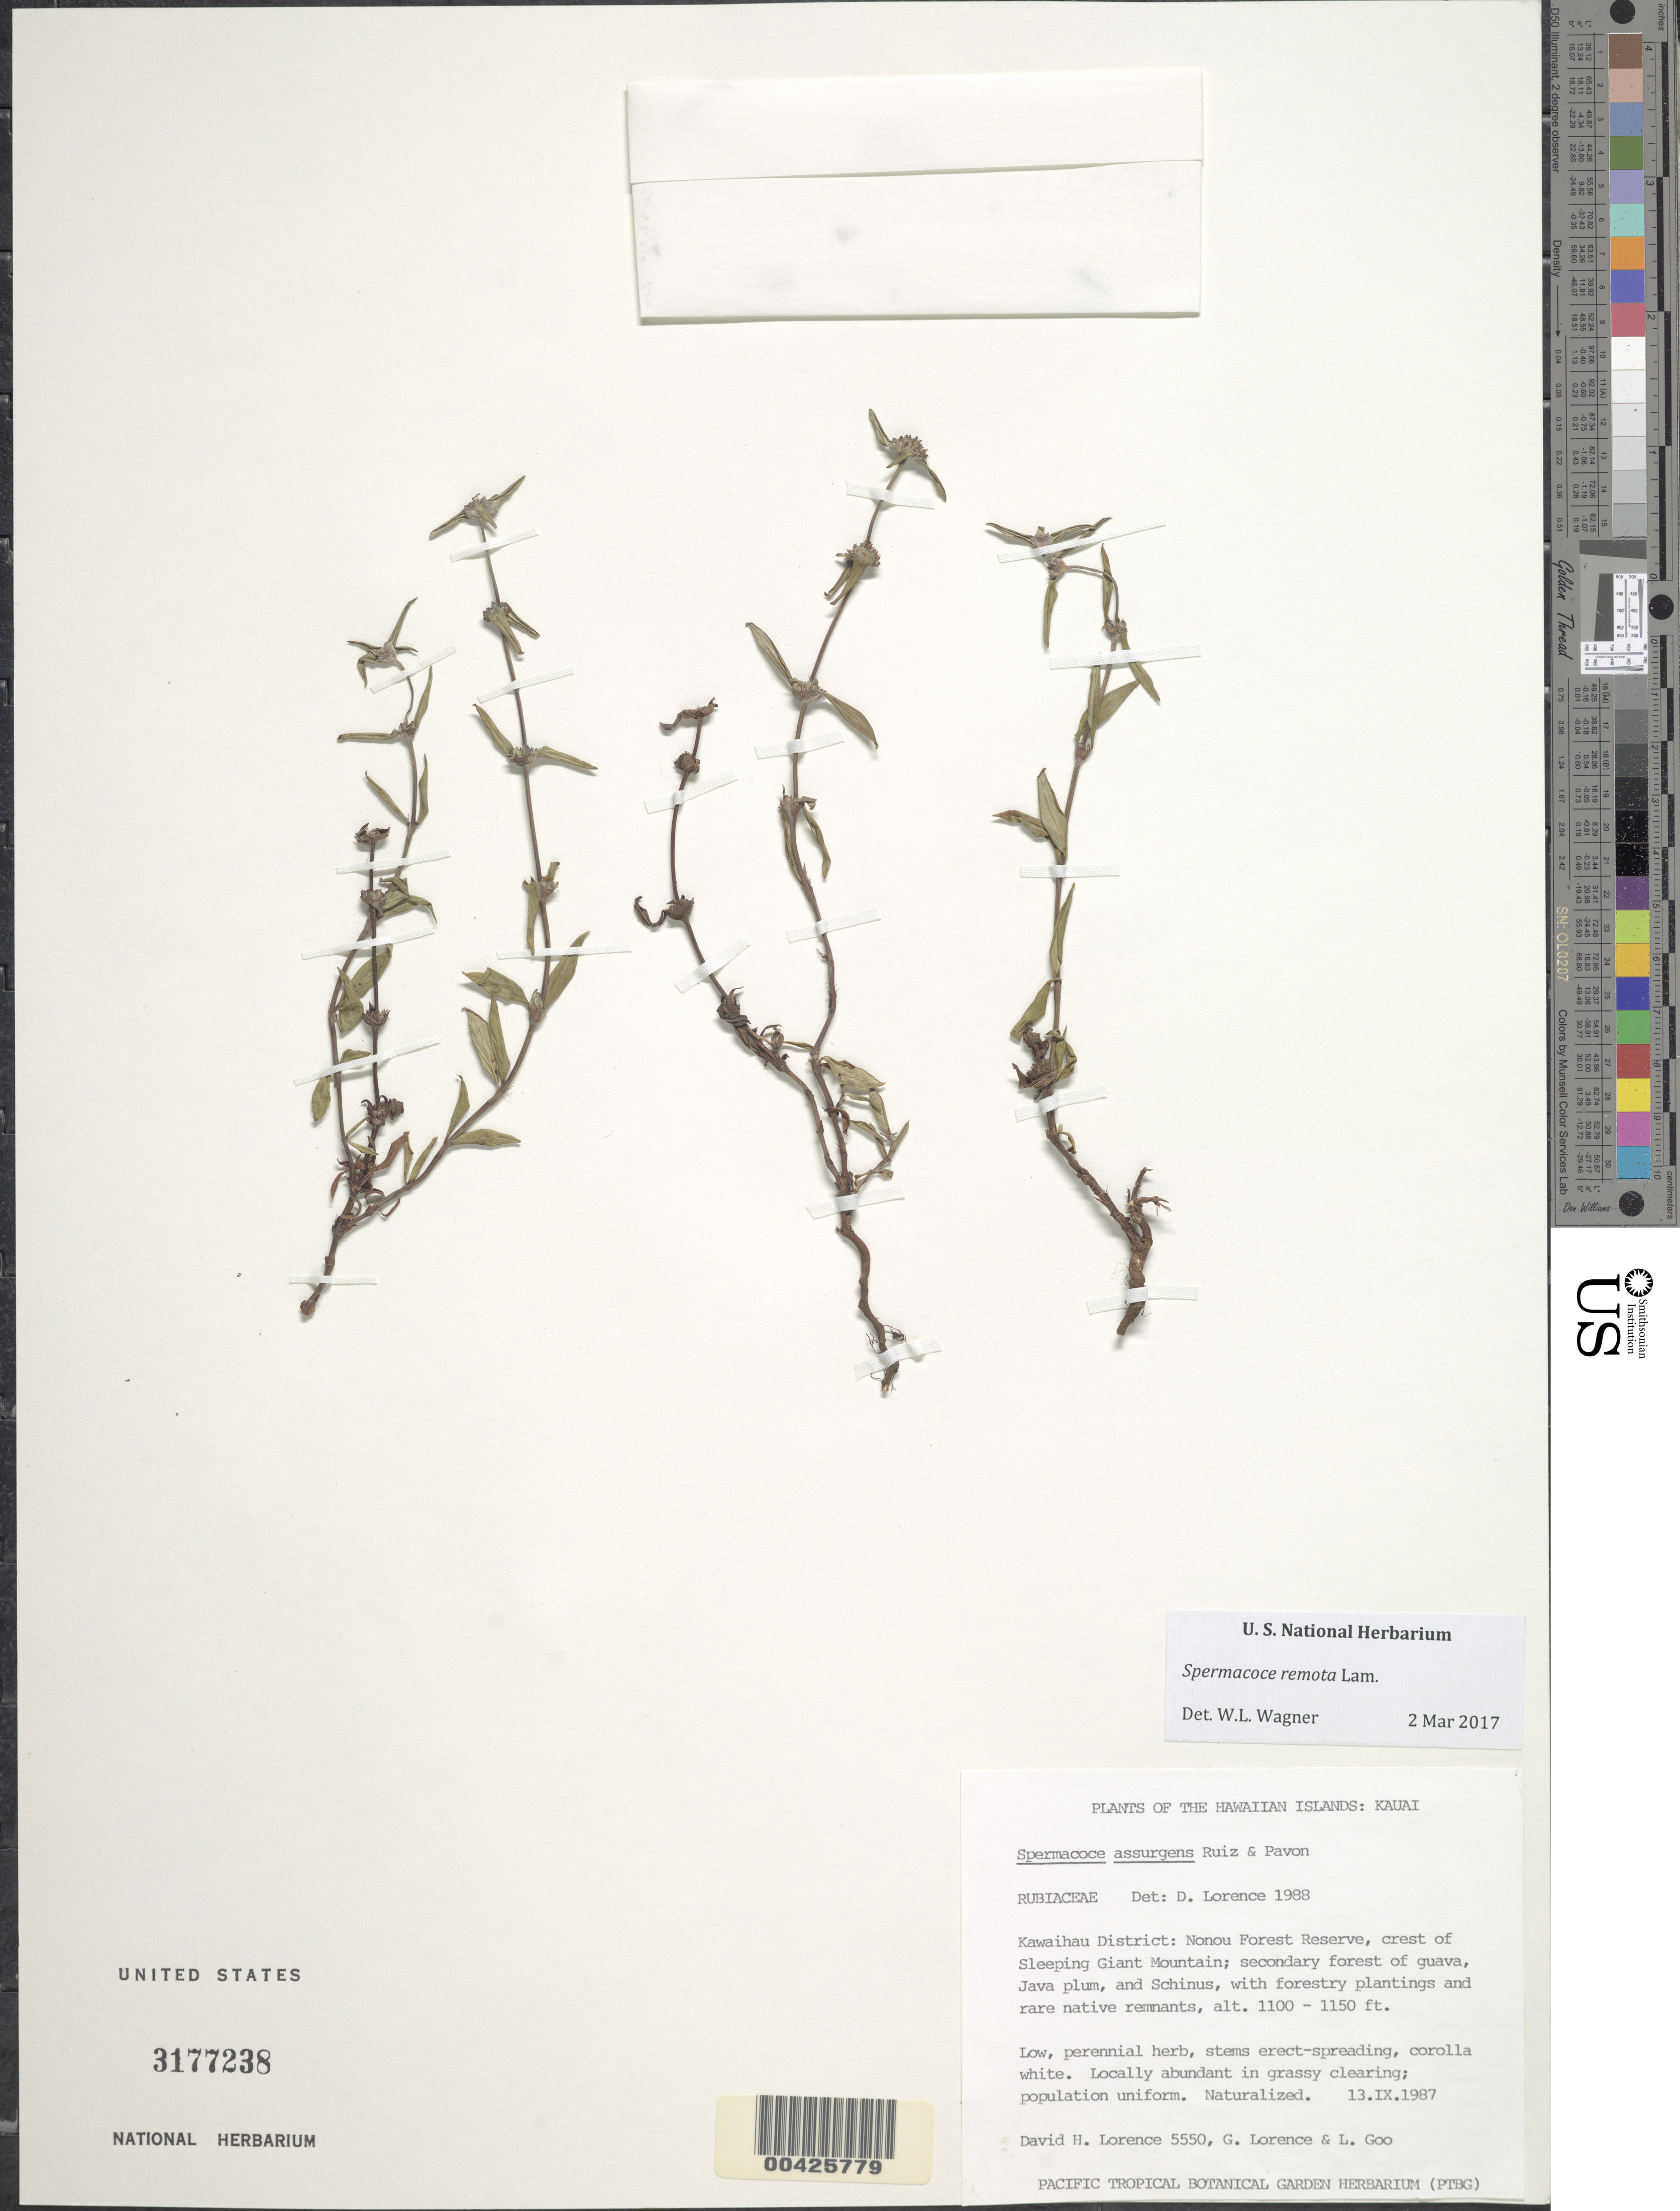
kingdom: Plantae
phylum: Tracheophyta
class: Magnoliopsida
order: Gentianales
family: Rubiaceae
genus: Spermacoce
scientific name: Spermacoce remota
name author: Lam.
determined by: Wagner, W. L., (BOT), Smithsonian Institution - National Museum of Natural History (UNITED STATES)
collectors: D. Lorence, G. Lorence & L. Goo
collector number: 5550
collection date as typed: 13 Sep 1987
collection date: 1987-09-13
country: United States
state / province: Hawaii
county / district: Kauai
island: Kaua'i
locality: Kawaihau District: Nonou Forest Reserve, crest of Sleeping Giant Mountain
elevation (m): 335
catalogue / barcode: US 3177238